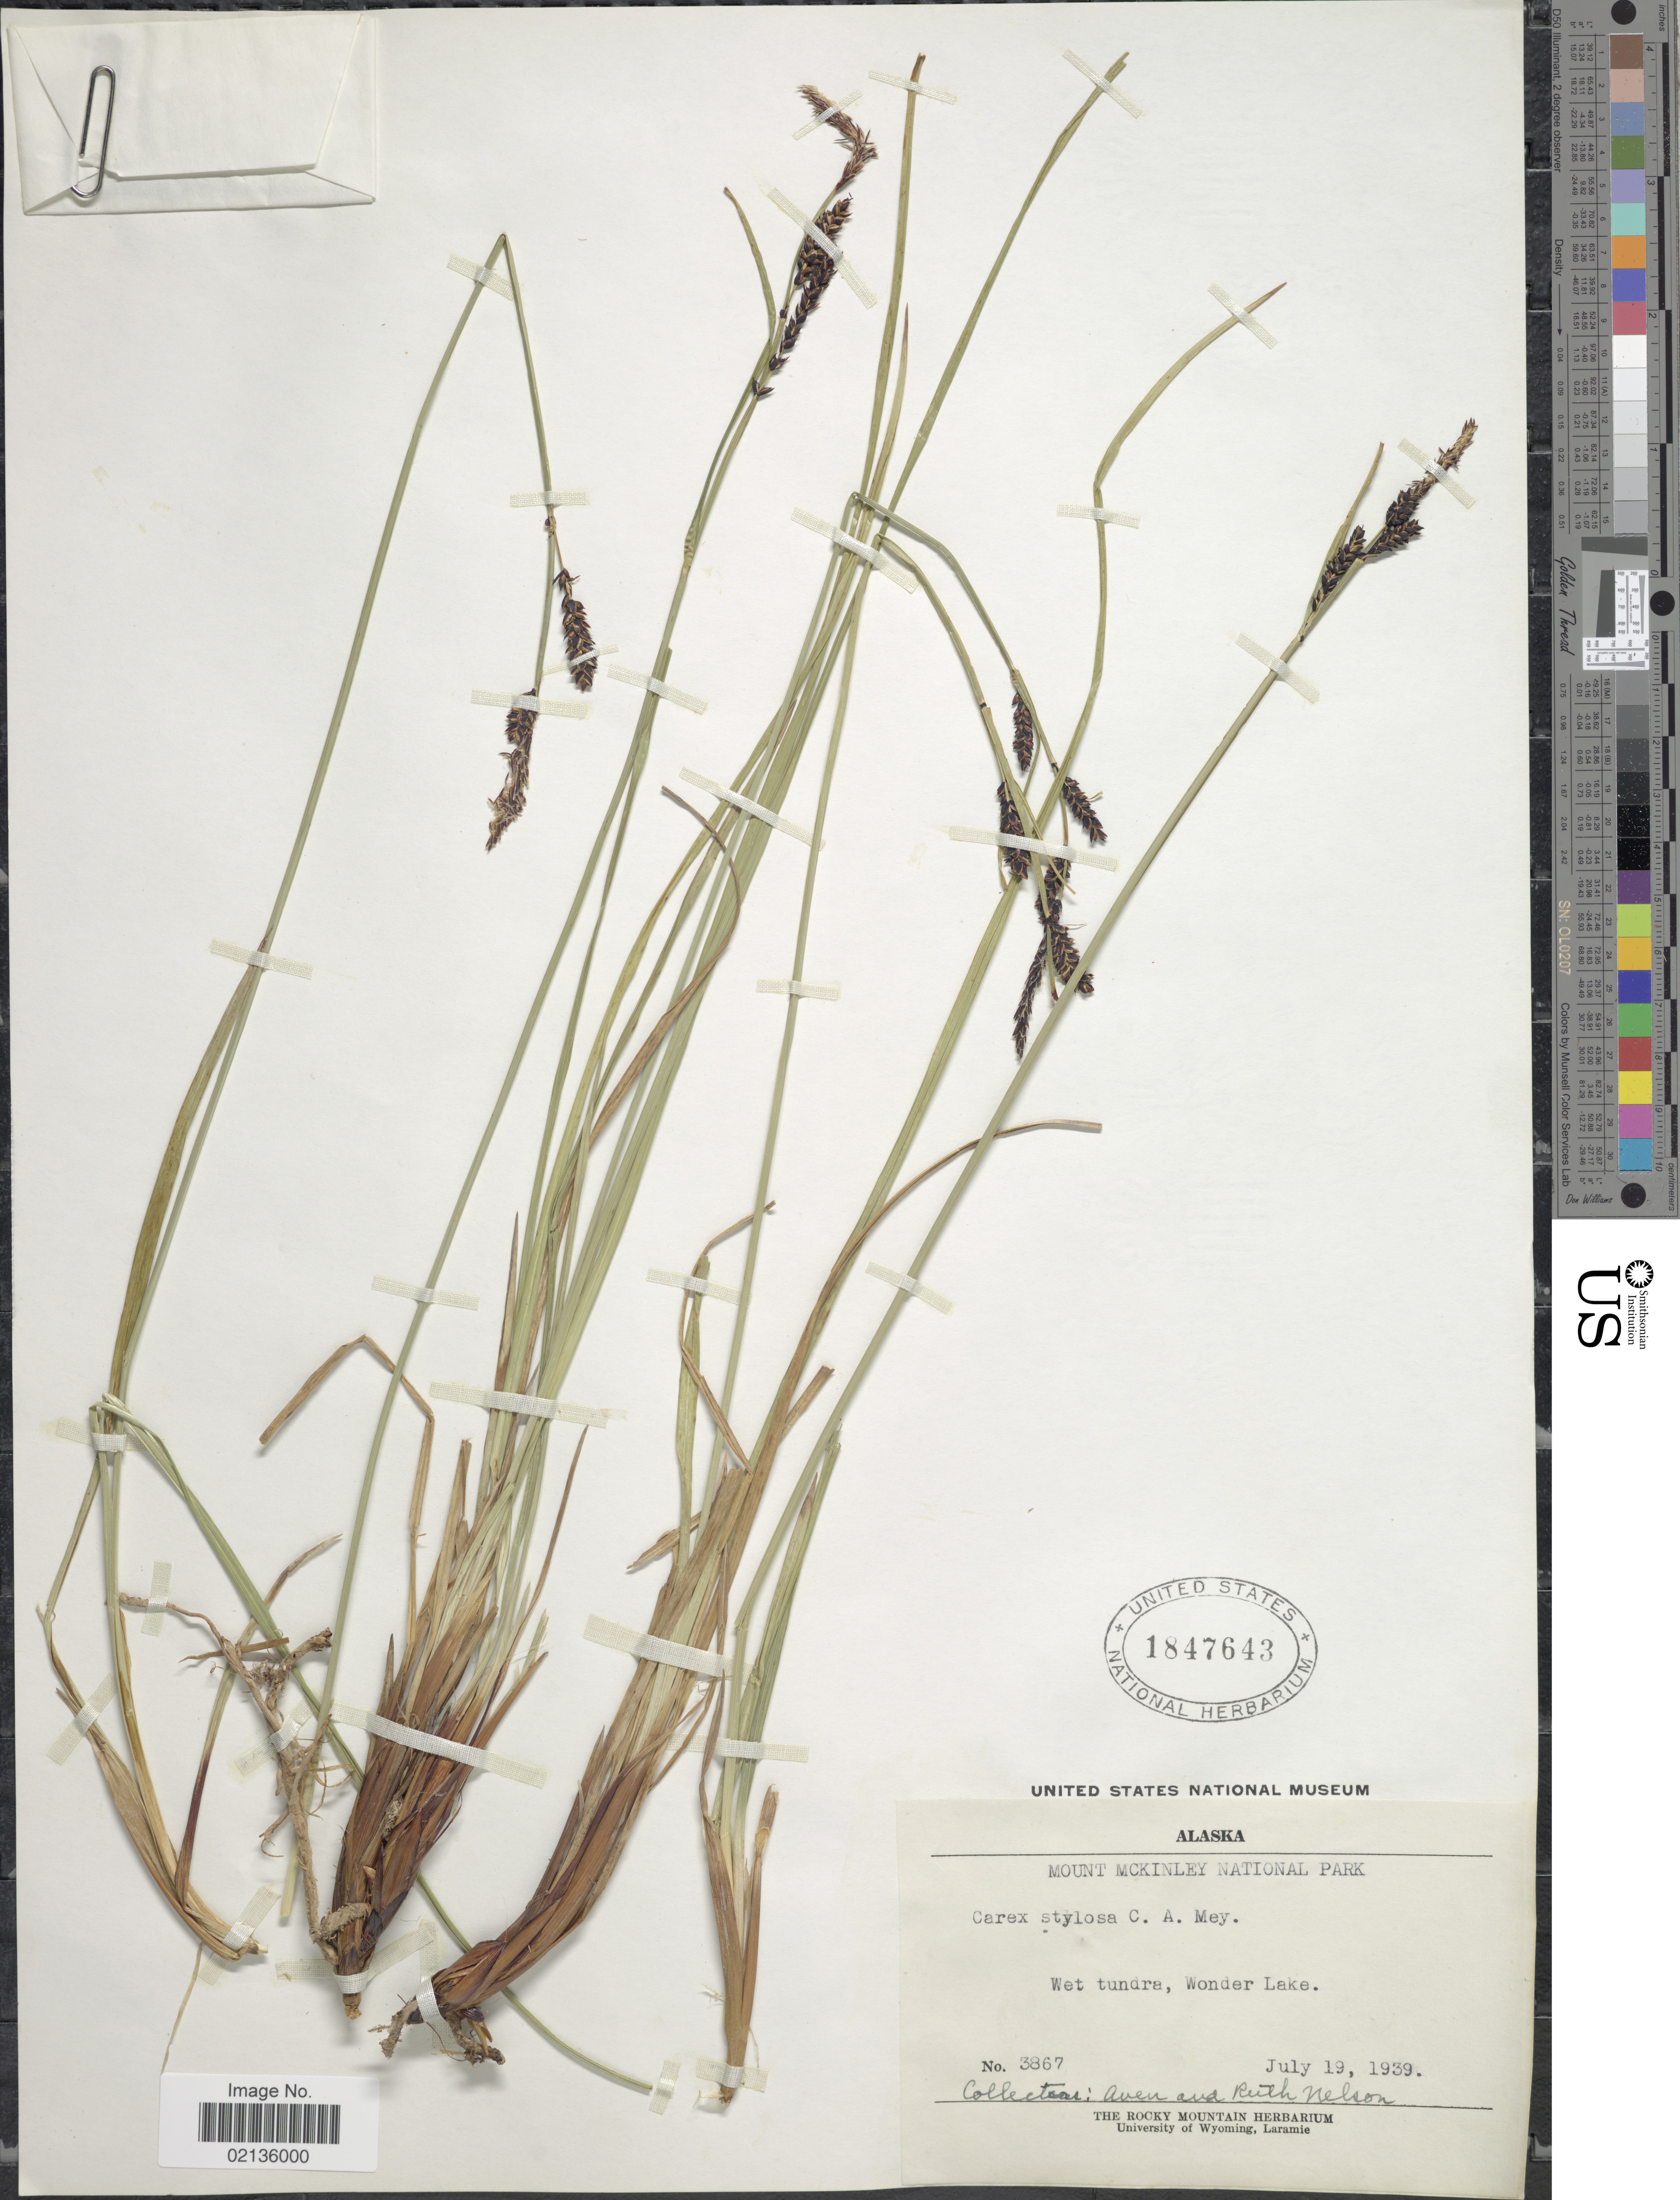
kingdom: Plantae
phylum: Tracheophyta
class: Liliopsida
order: Poales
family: Cyperaceae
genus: Carex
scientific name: Carex stylosa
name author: C.A. Mey.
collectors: A. Nelson & R. A. Nelson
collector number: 3867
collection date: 1939-07-19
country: United States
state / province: Alaska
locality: Mount McKinley National Park, Wet tundra, Wonder Lake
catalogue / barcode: US 1847643